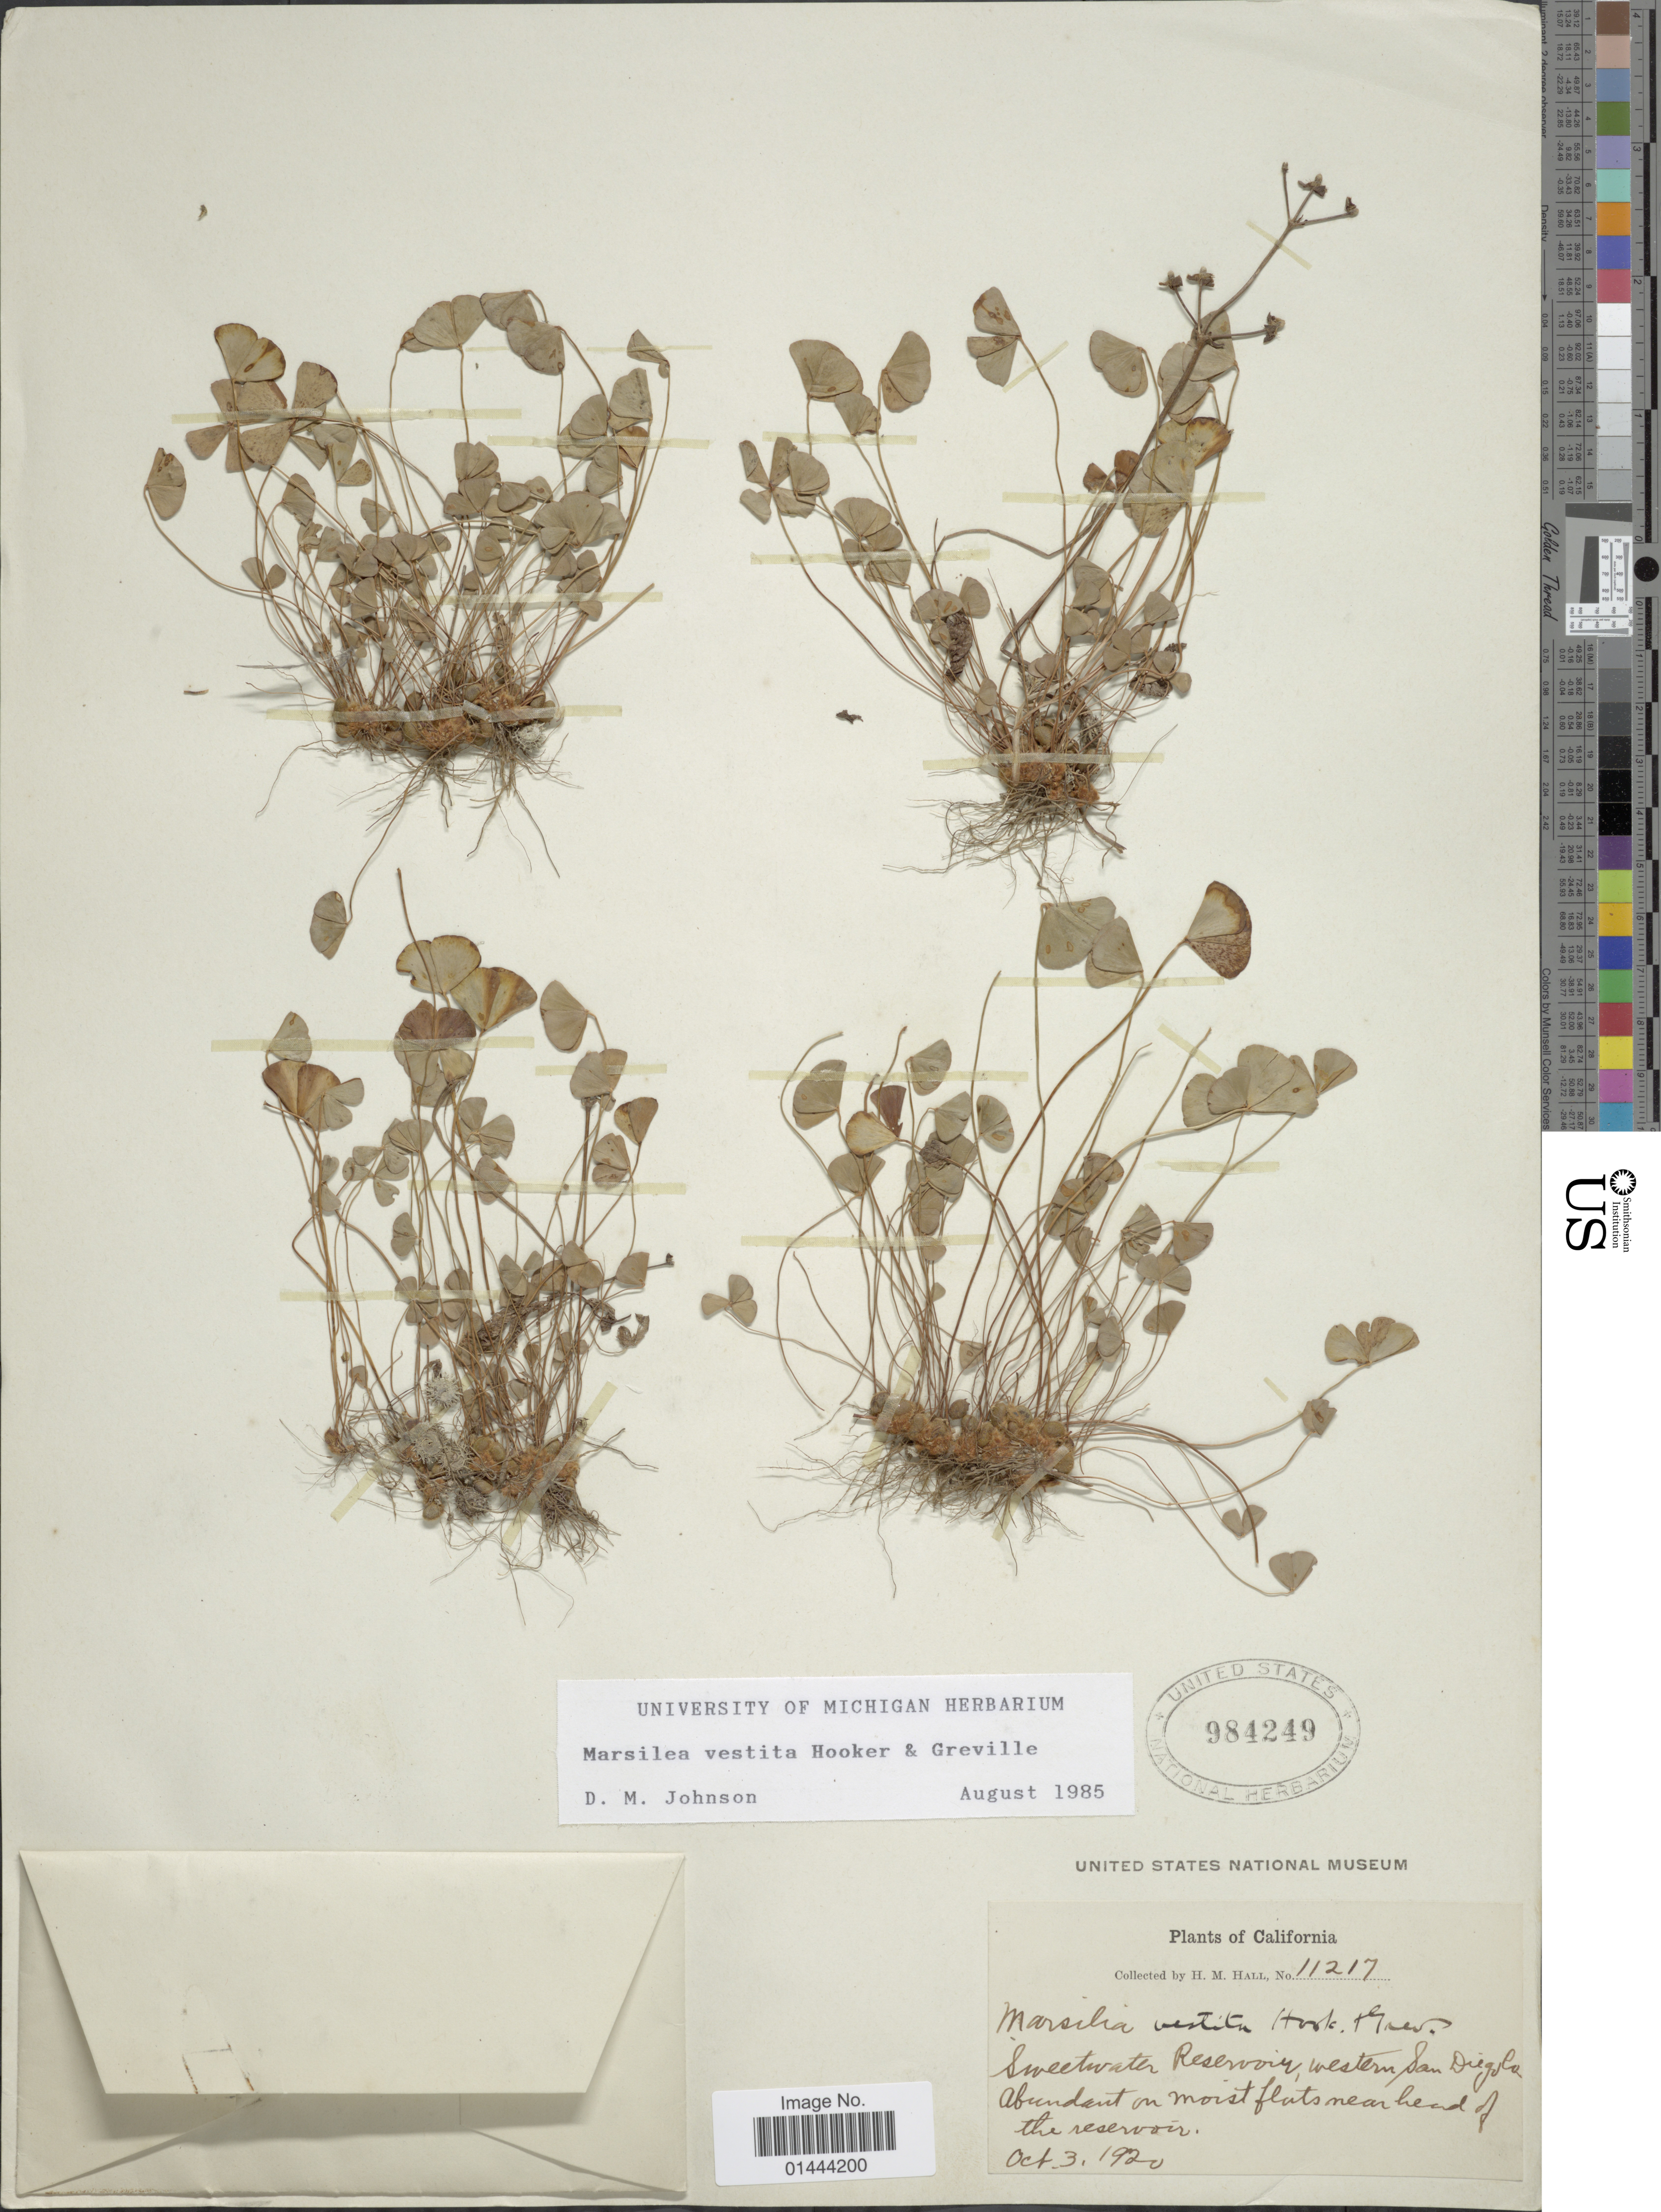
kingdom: Plantae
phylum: Tracheophyta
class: Polypodiopsida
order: Salviniales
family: Marsileaceae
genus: Marsilea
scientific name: Marsilea vestita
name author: Hook. & Grev.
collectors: H. M. Hall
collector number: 11217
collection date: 1920-10-03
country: United States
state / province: California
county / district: San Diego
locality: Sweetwater Reservoir, western San Diego Co., abundant on moist flats near head of reservoir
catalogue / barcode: US 984249